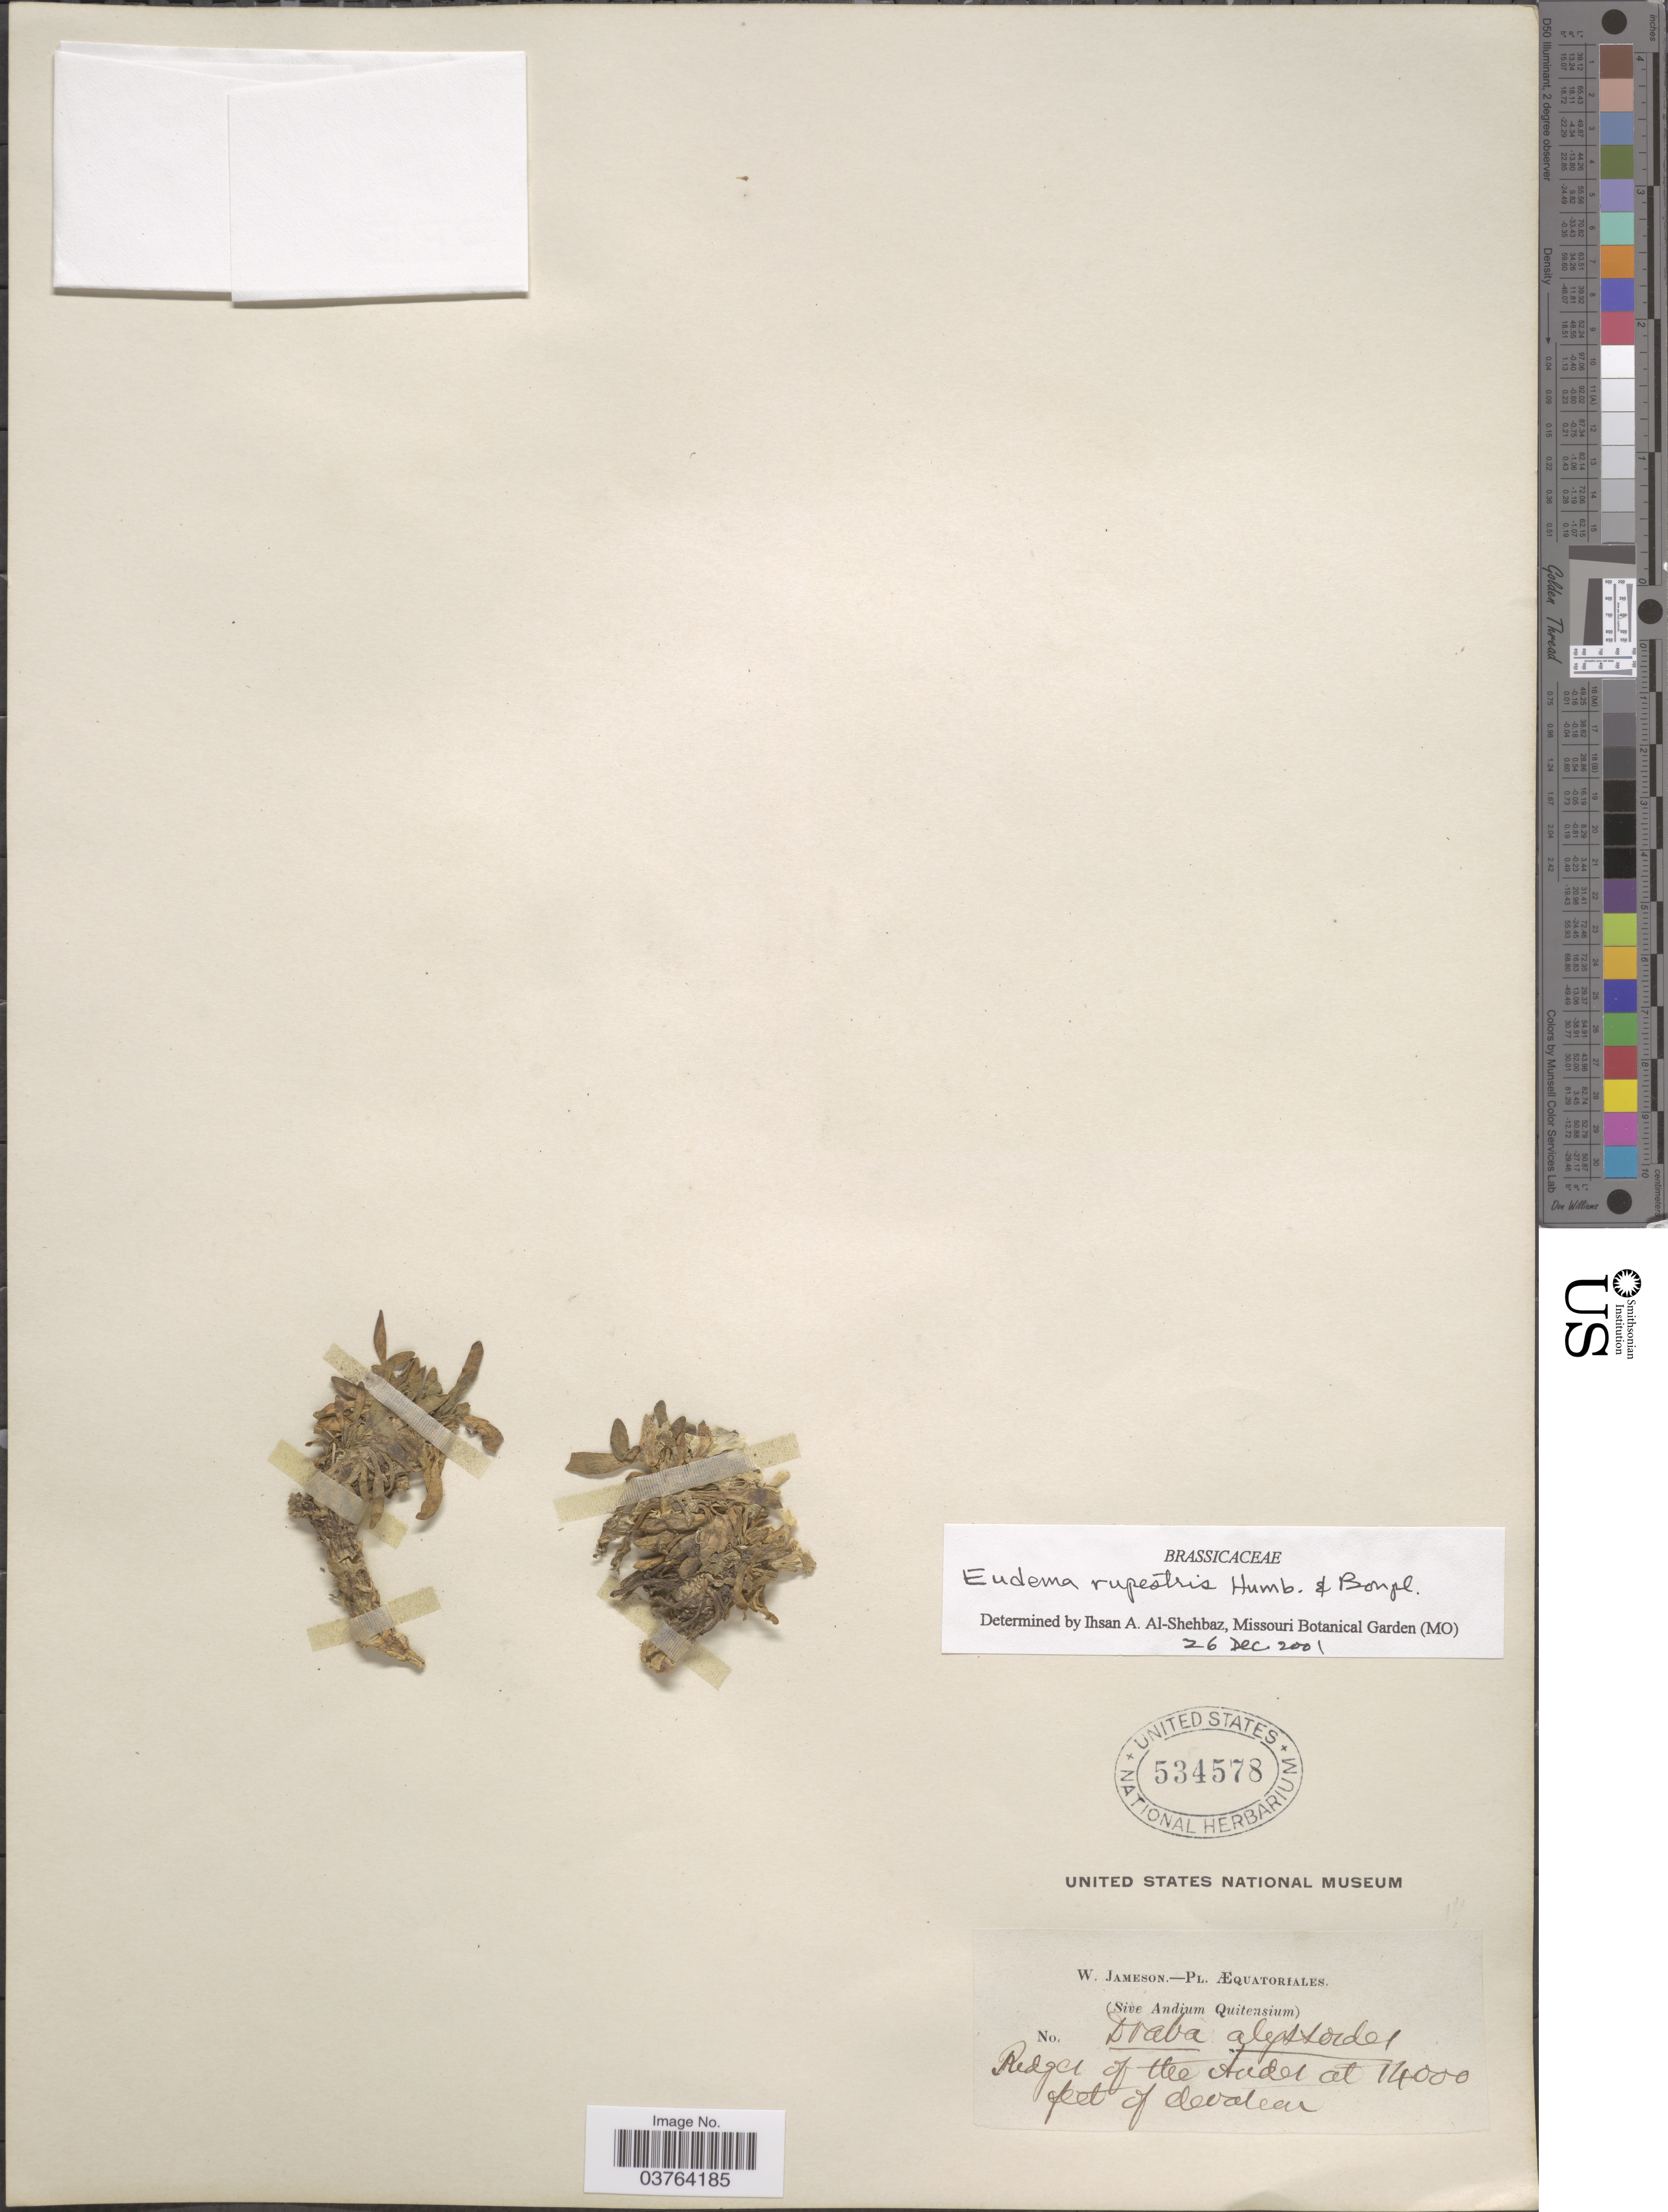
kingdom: Plantae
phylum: Tracheophyta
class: Magnoliopsida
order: Brassicales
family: Brassicaceae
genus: Eudema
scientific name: Eudema rupestris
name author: Bonpl.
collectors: W. Jameson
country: Ecuador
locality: Æquatoriales. (Sive Andium Quitensium). Ridges of the Andes.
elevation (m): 4267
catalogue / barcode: US 534578